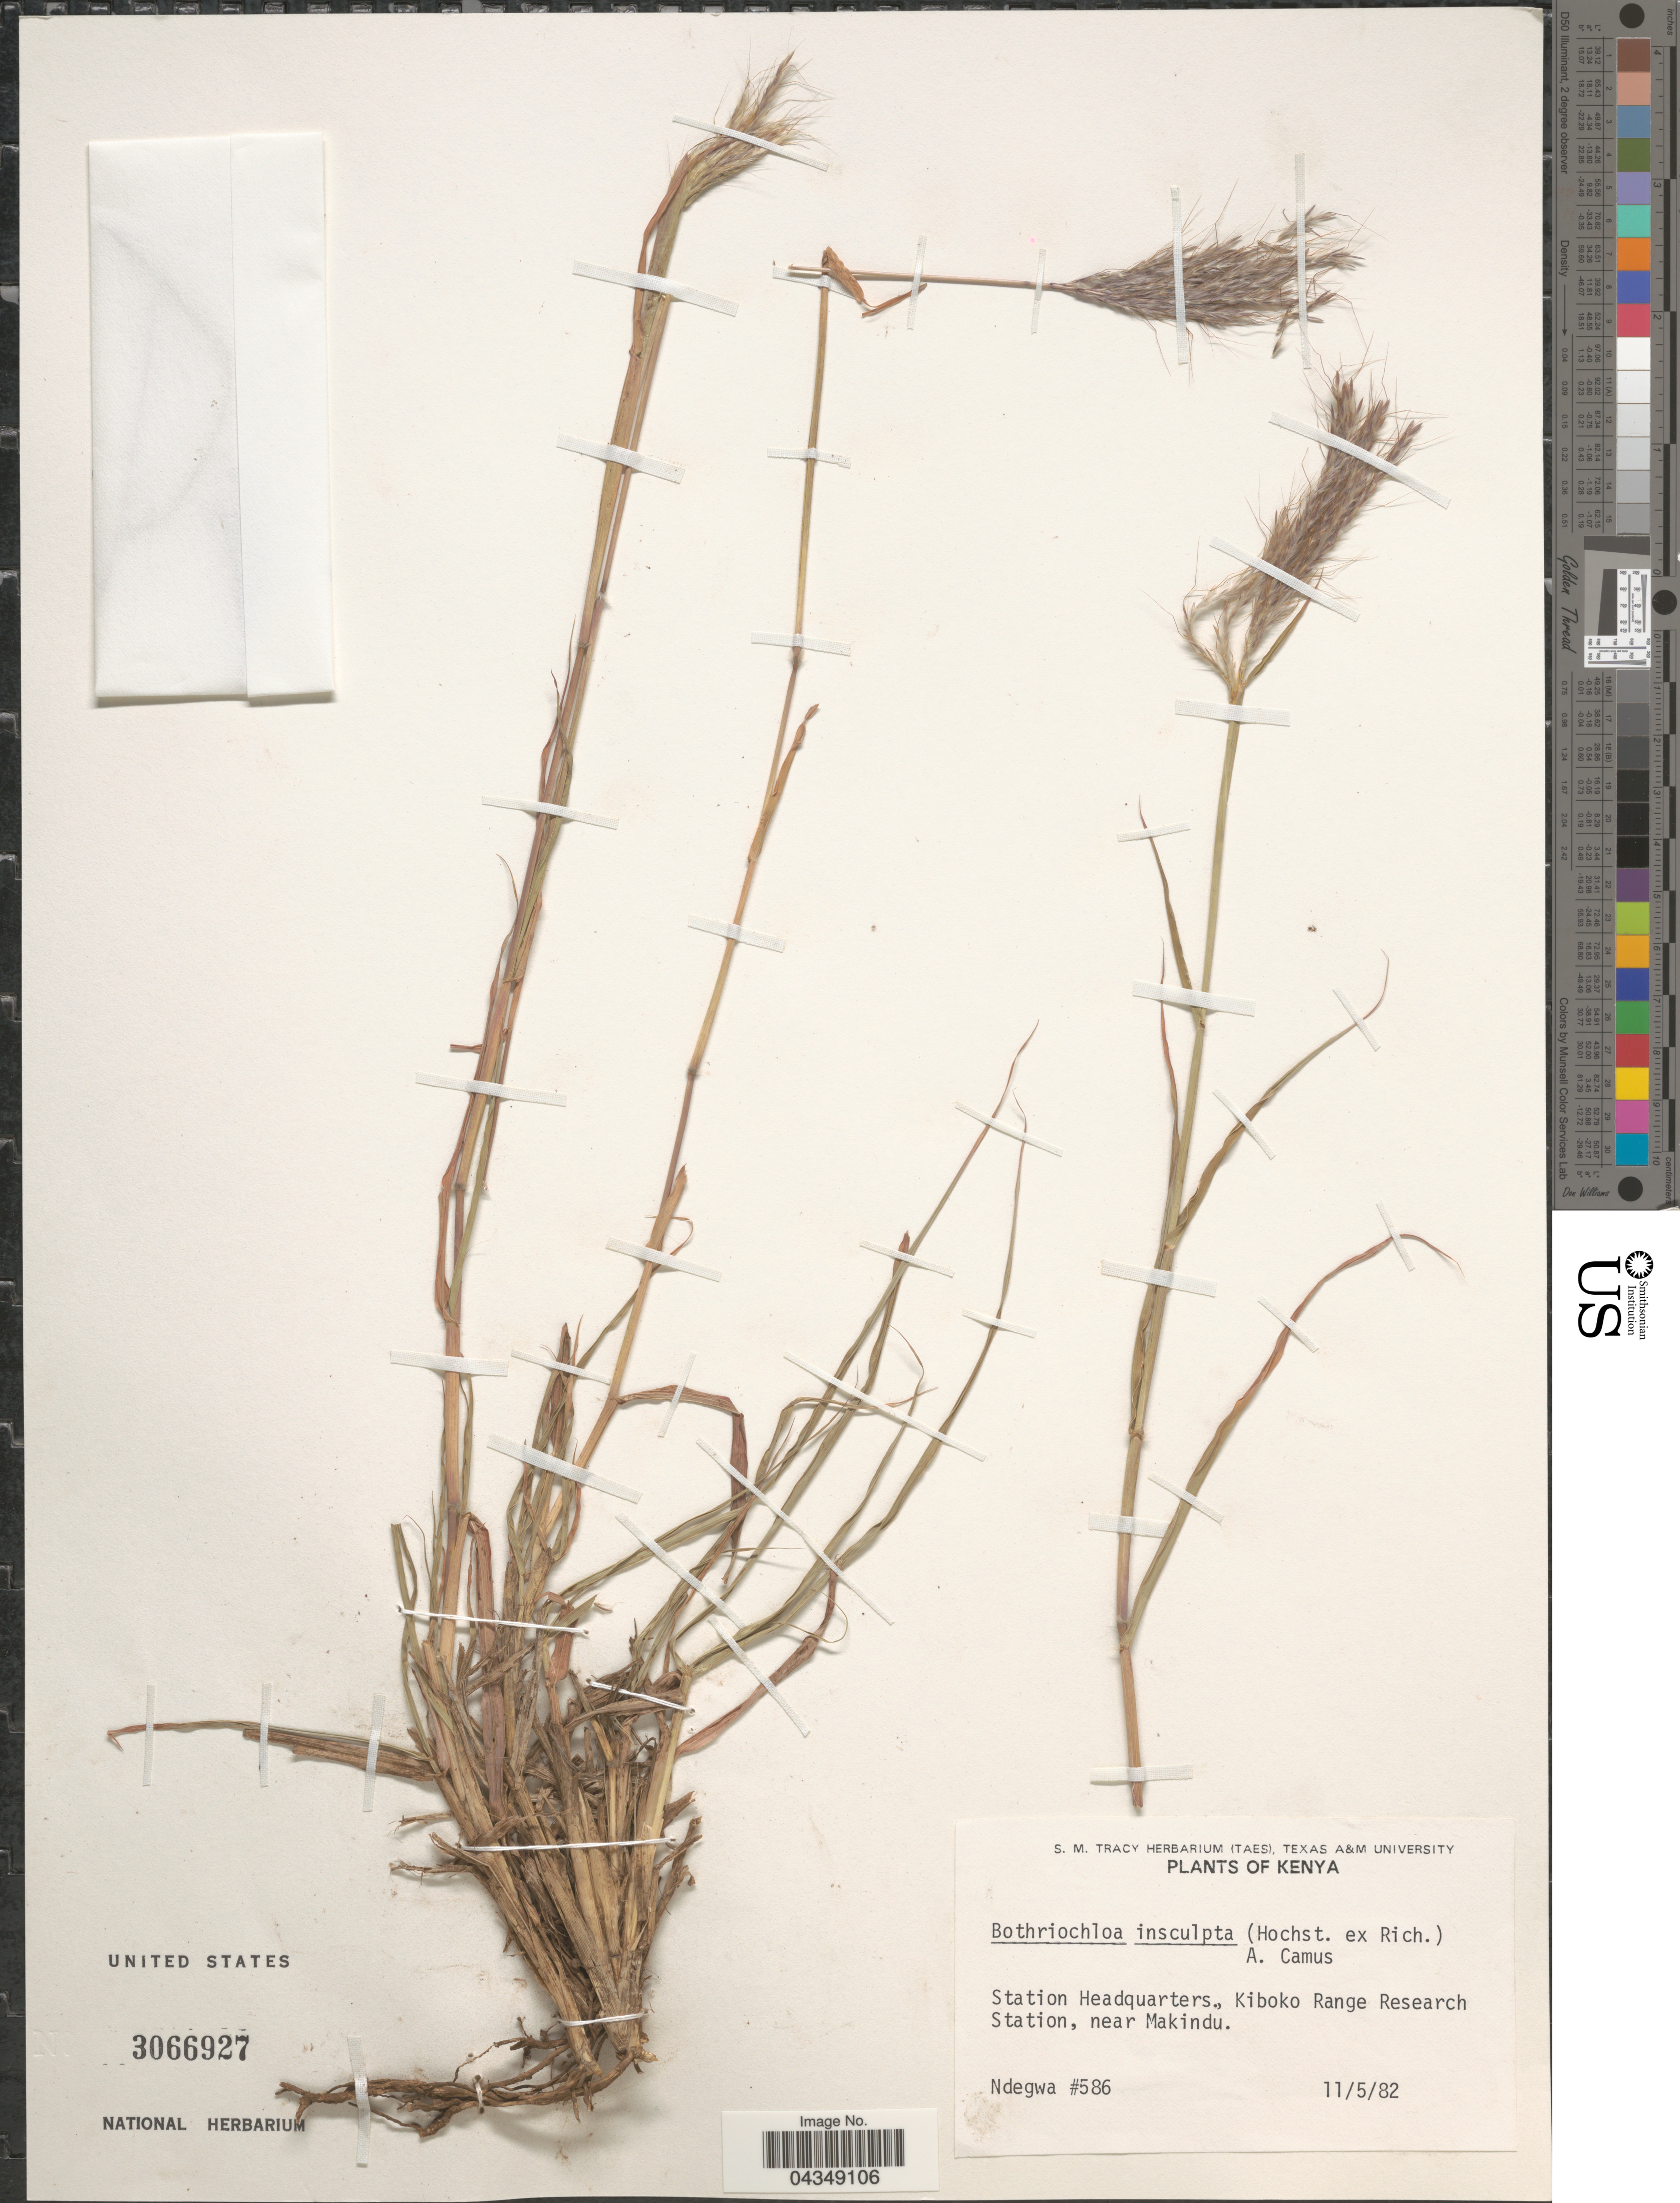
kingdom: Plantae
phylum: Tracheophyta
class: Liliopsida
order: Poales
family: Poaceae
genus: Bothriochloa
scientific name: Bothriochloa insculpta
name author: (Hochst. ex A. Rich.) A. Camus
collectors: -. Ndegwa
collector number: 586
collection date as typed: Transcribed d/m/y: 11/5/82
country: Kenya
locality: Station Headquarters, Kiboko Range Research Station, near Makindu.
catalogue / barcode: US 3066927